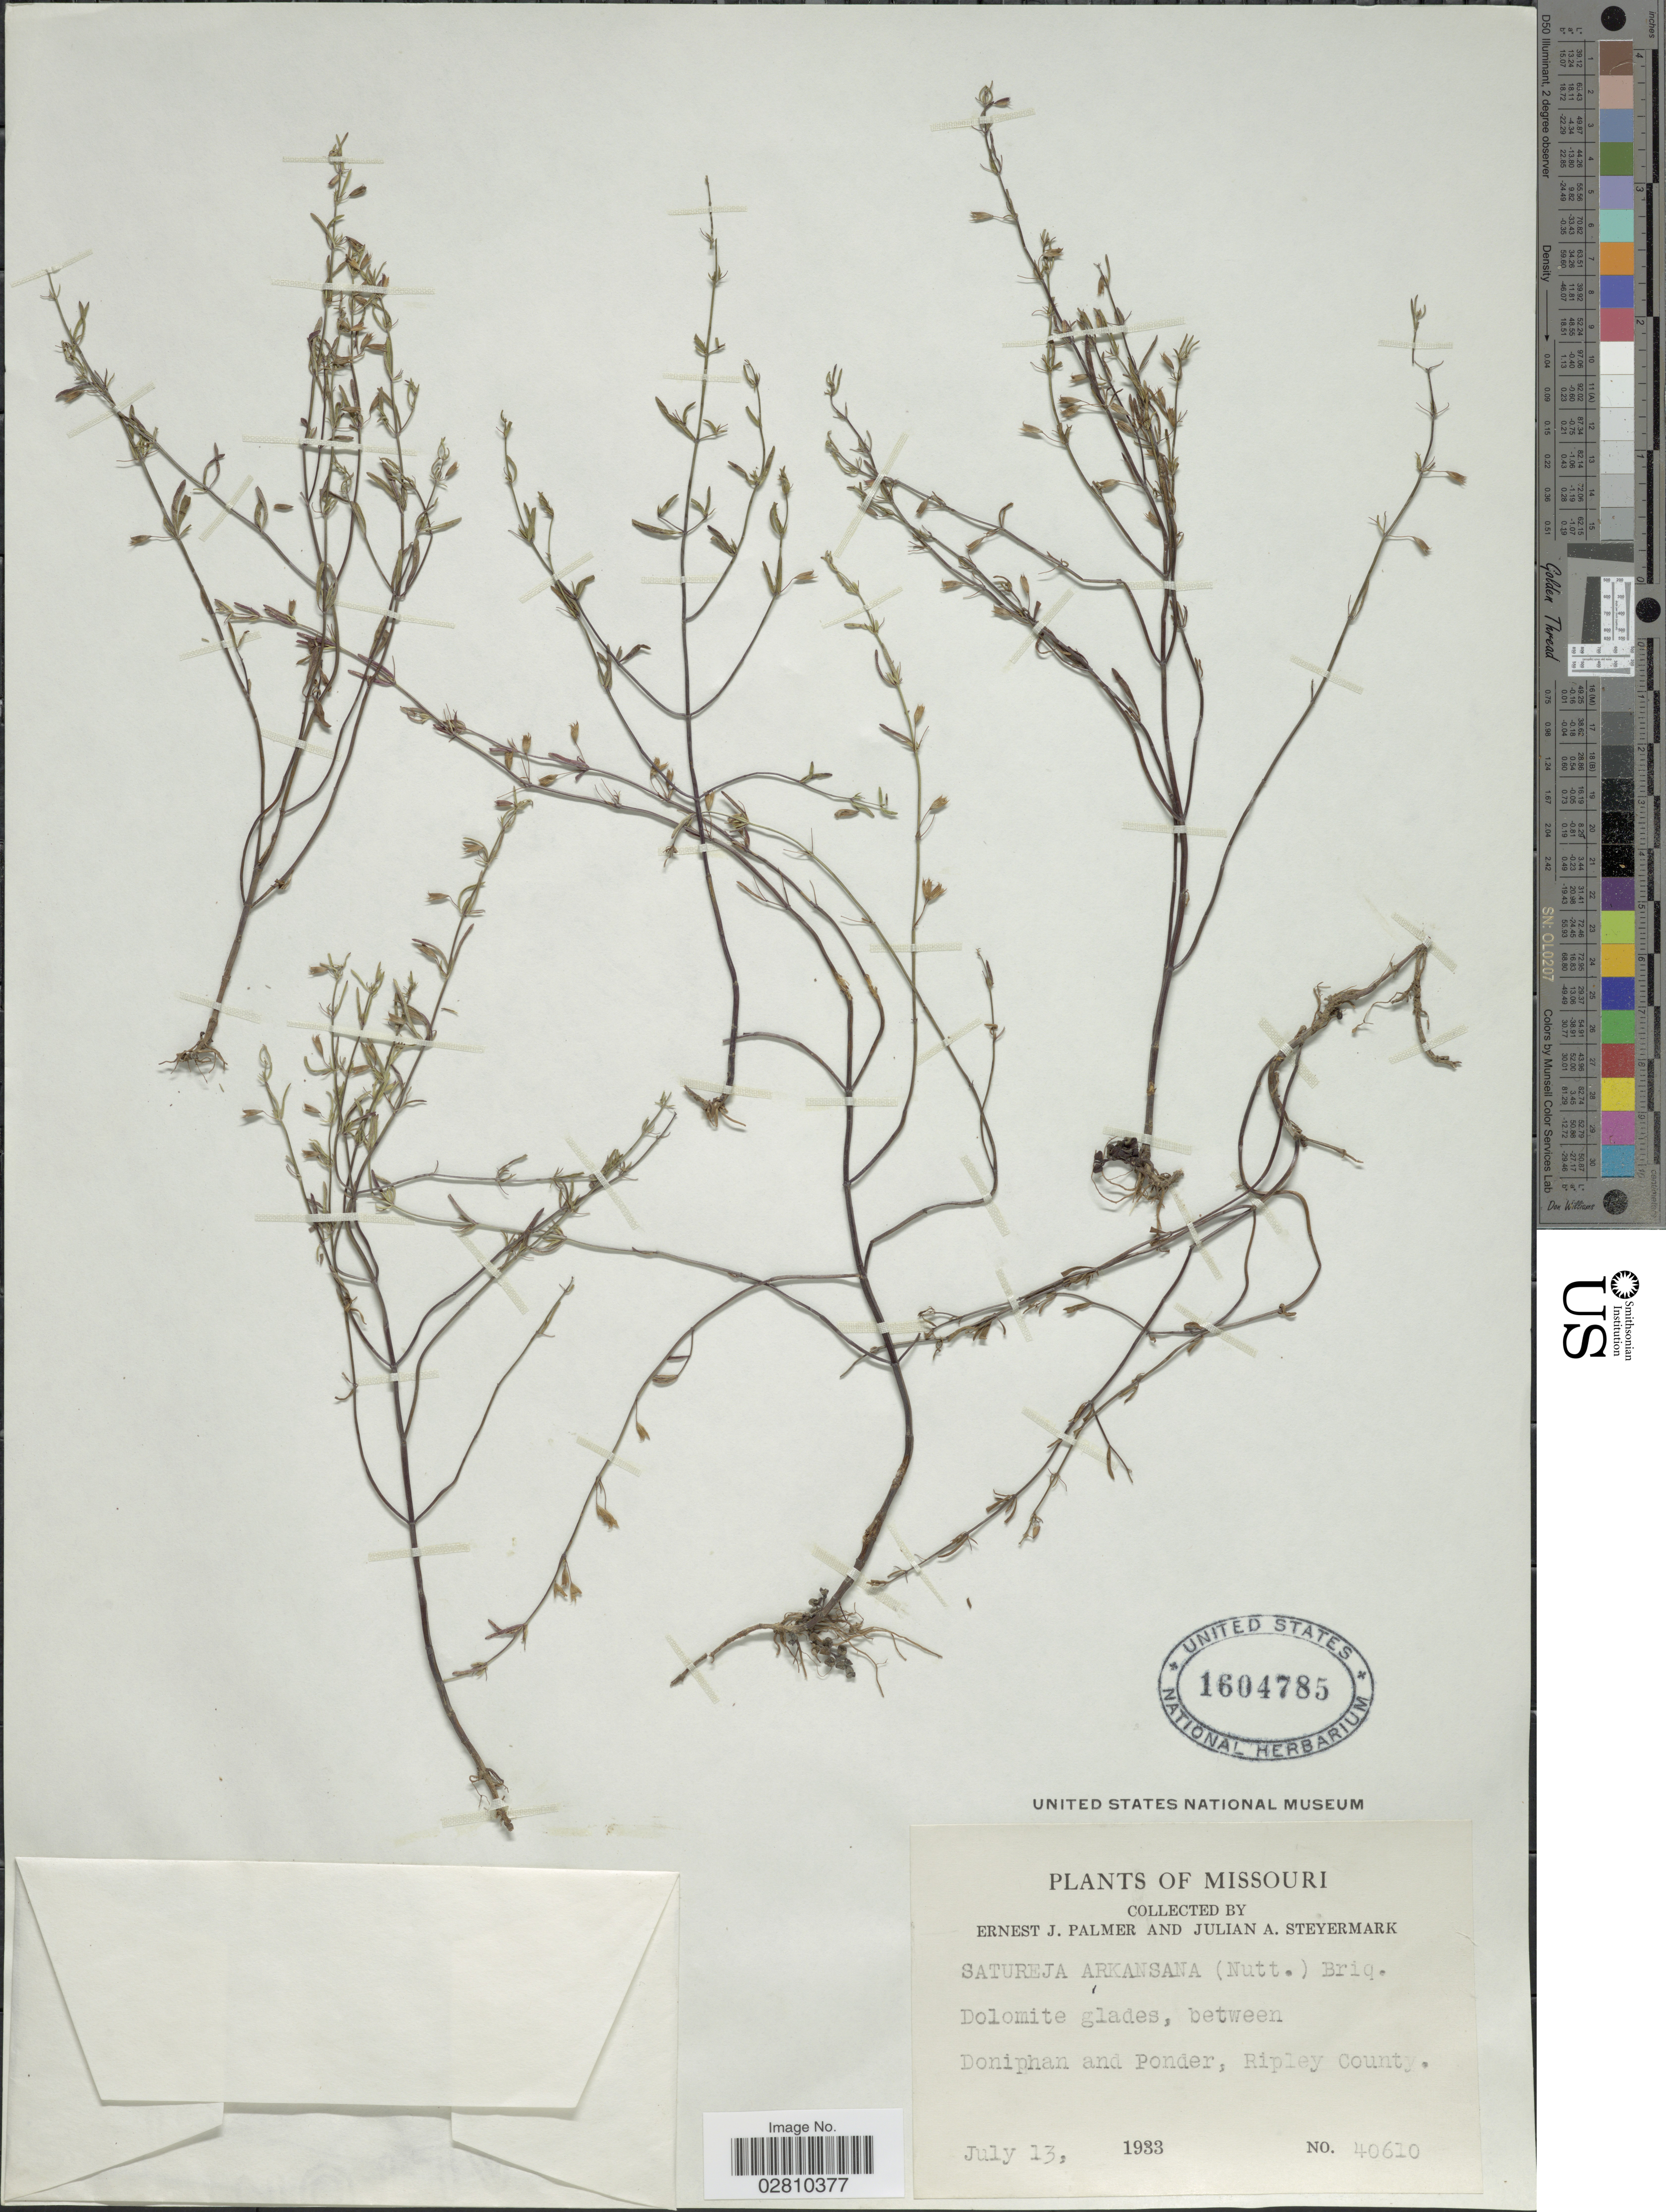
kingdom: Plantae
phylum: Tracheophyta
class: Magnoliopsida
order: Lamiales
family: Lamiaceae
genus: Clinopodium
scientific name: Clinopodium glabrum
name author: (Nutt.) Kuntze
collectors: E. J. Palmer & J. Steyermark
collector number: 40610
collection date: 1933-07-13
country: United States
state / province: Missouri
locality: Dolomite glades, between Doniphan and Ponder, Ripley County.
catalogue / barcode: US 1604785